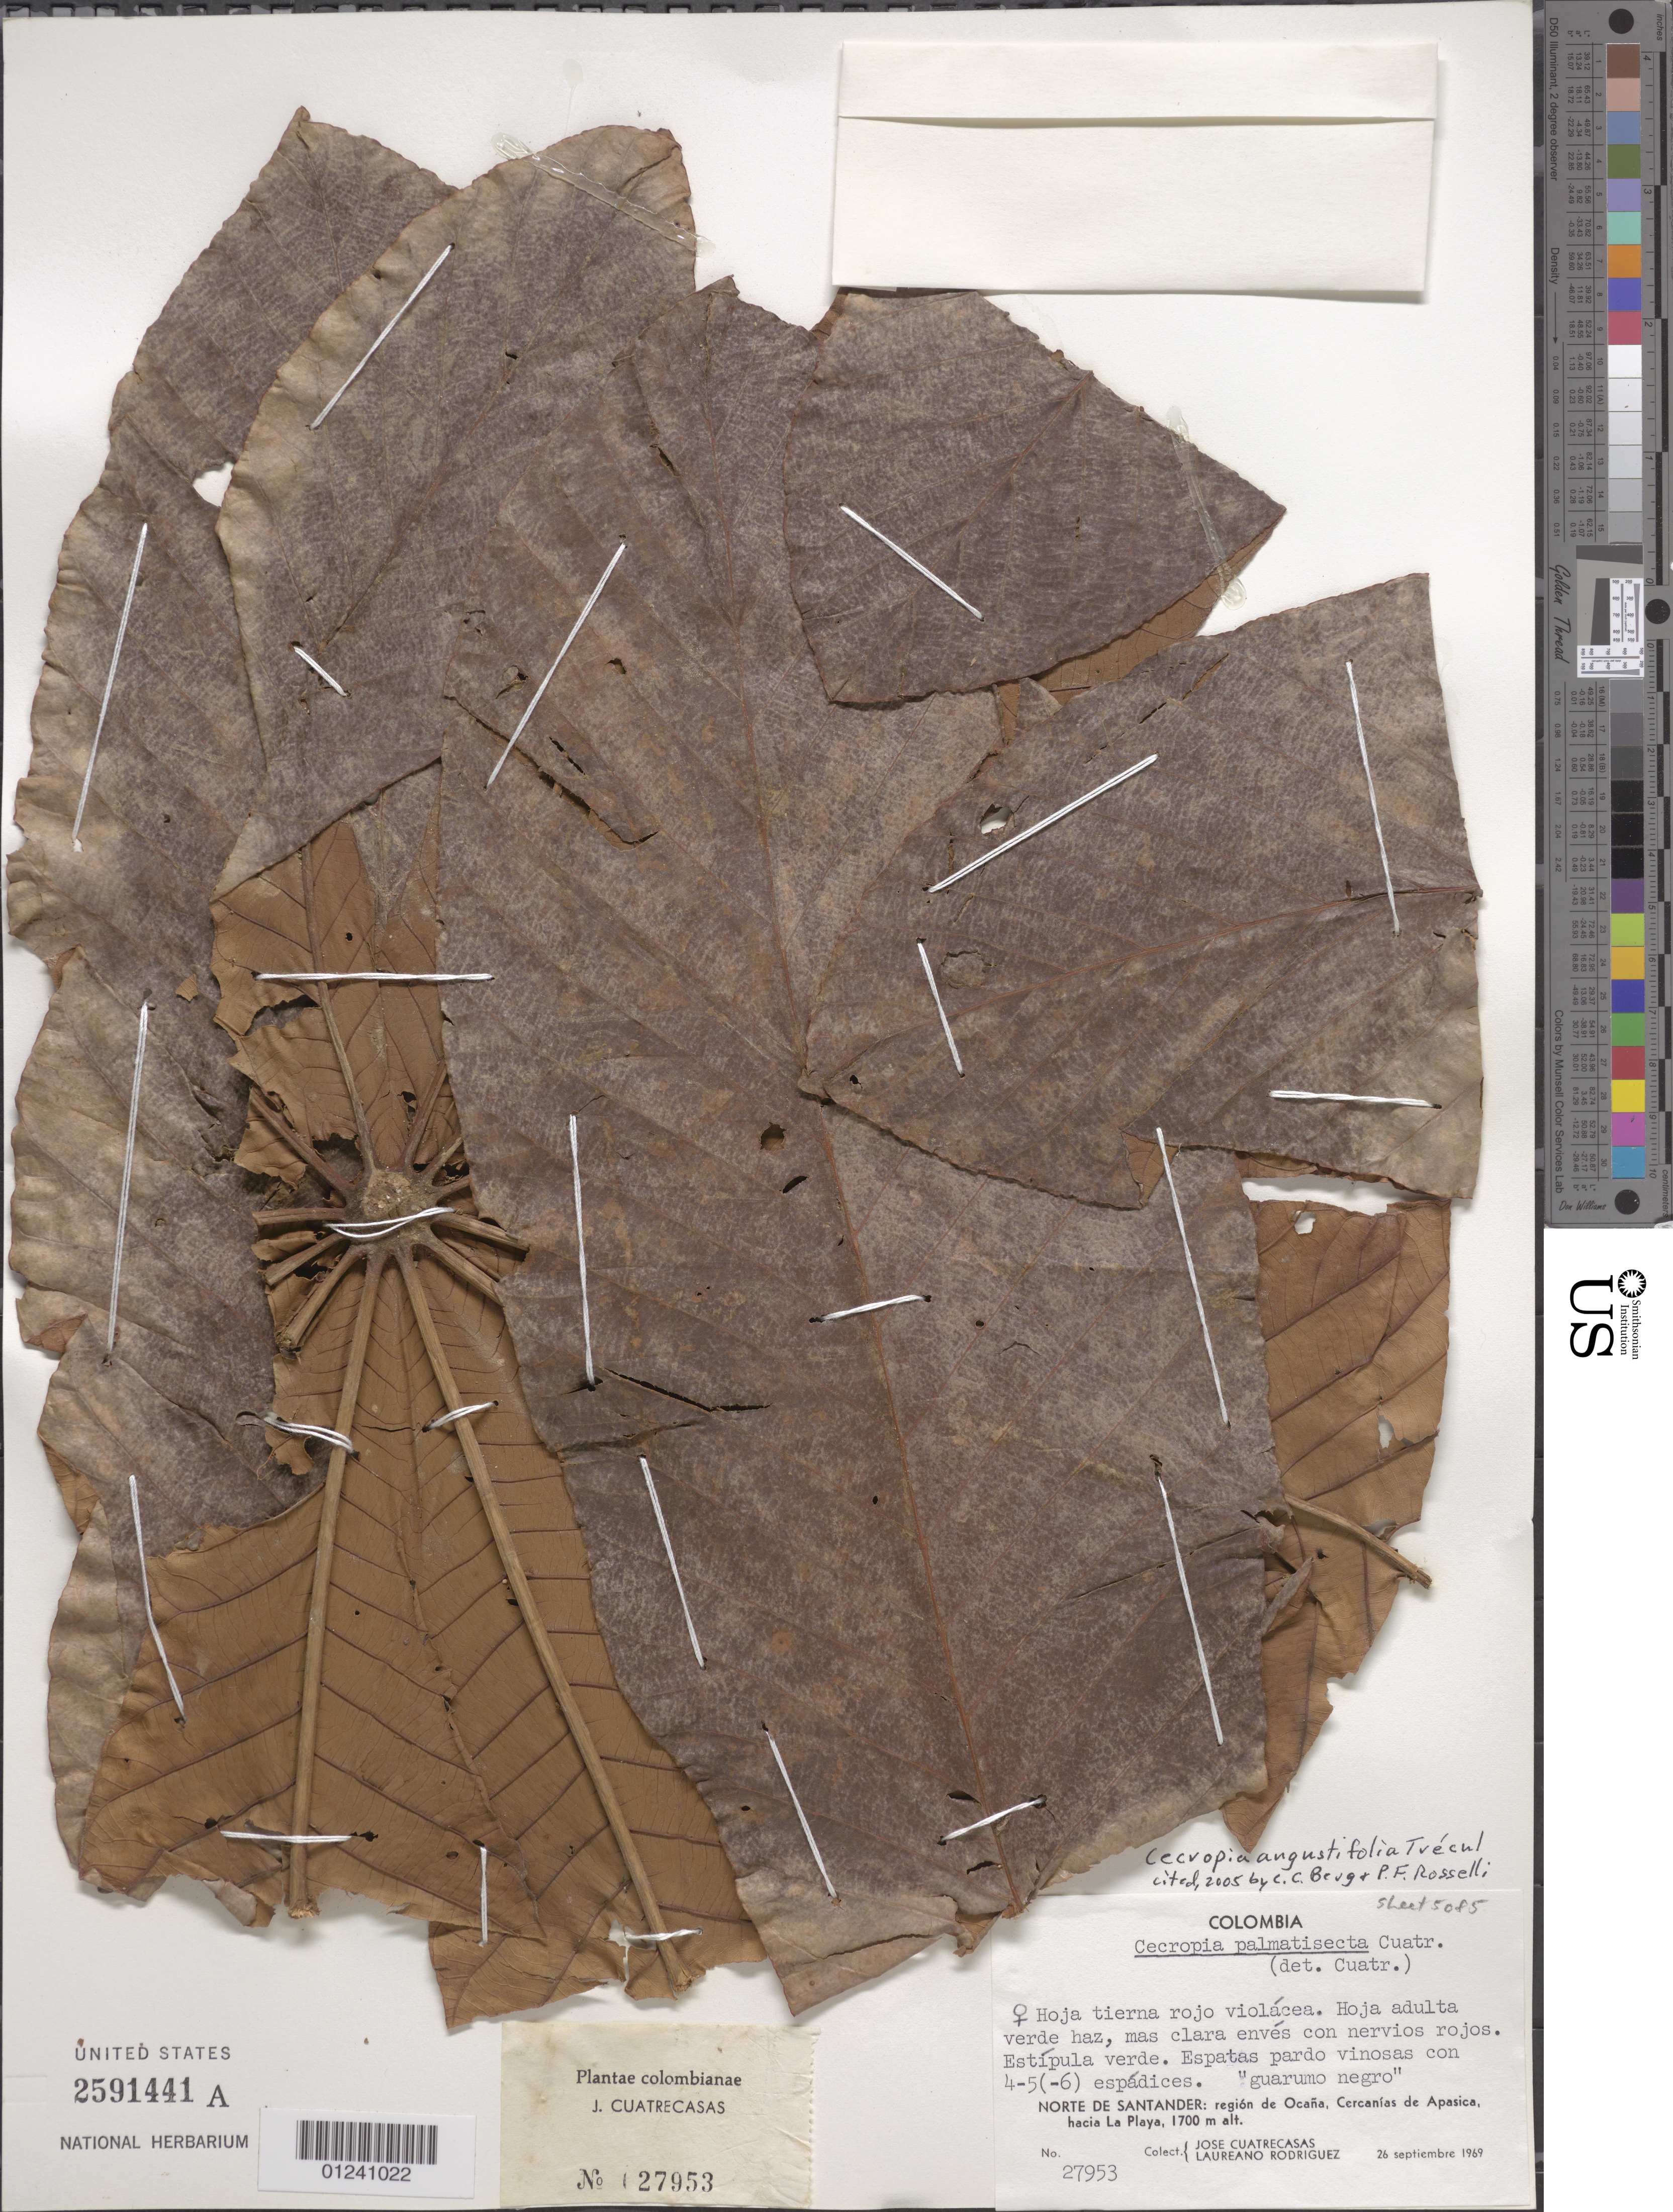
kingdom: Plantae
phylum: Tracheophyta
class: Magnoliopsida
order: Rosales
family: Urticaceae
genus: Cecropia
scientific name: Cecropia angustifolia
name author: Trécul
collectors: J. Cuatrecasas & L. Rodriguez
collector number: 27953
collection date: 1969-09-26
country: Colombia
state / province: Norte de Santander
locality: Región de Ocaña, Cercanías de Apasica, hacia La Playa.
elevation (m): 1700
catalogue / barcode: US 2591441A